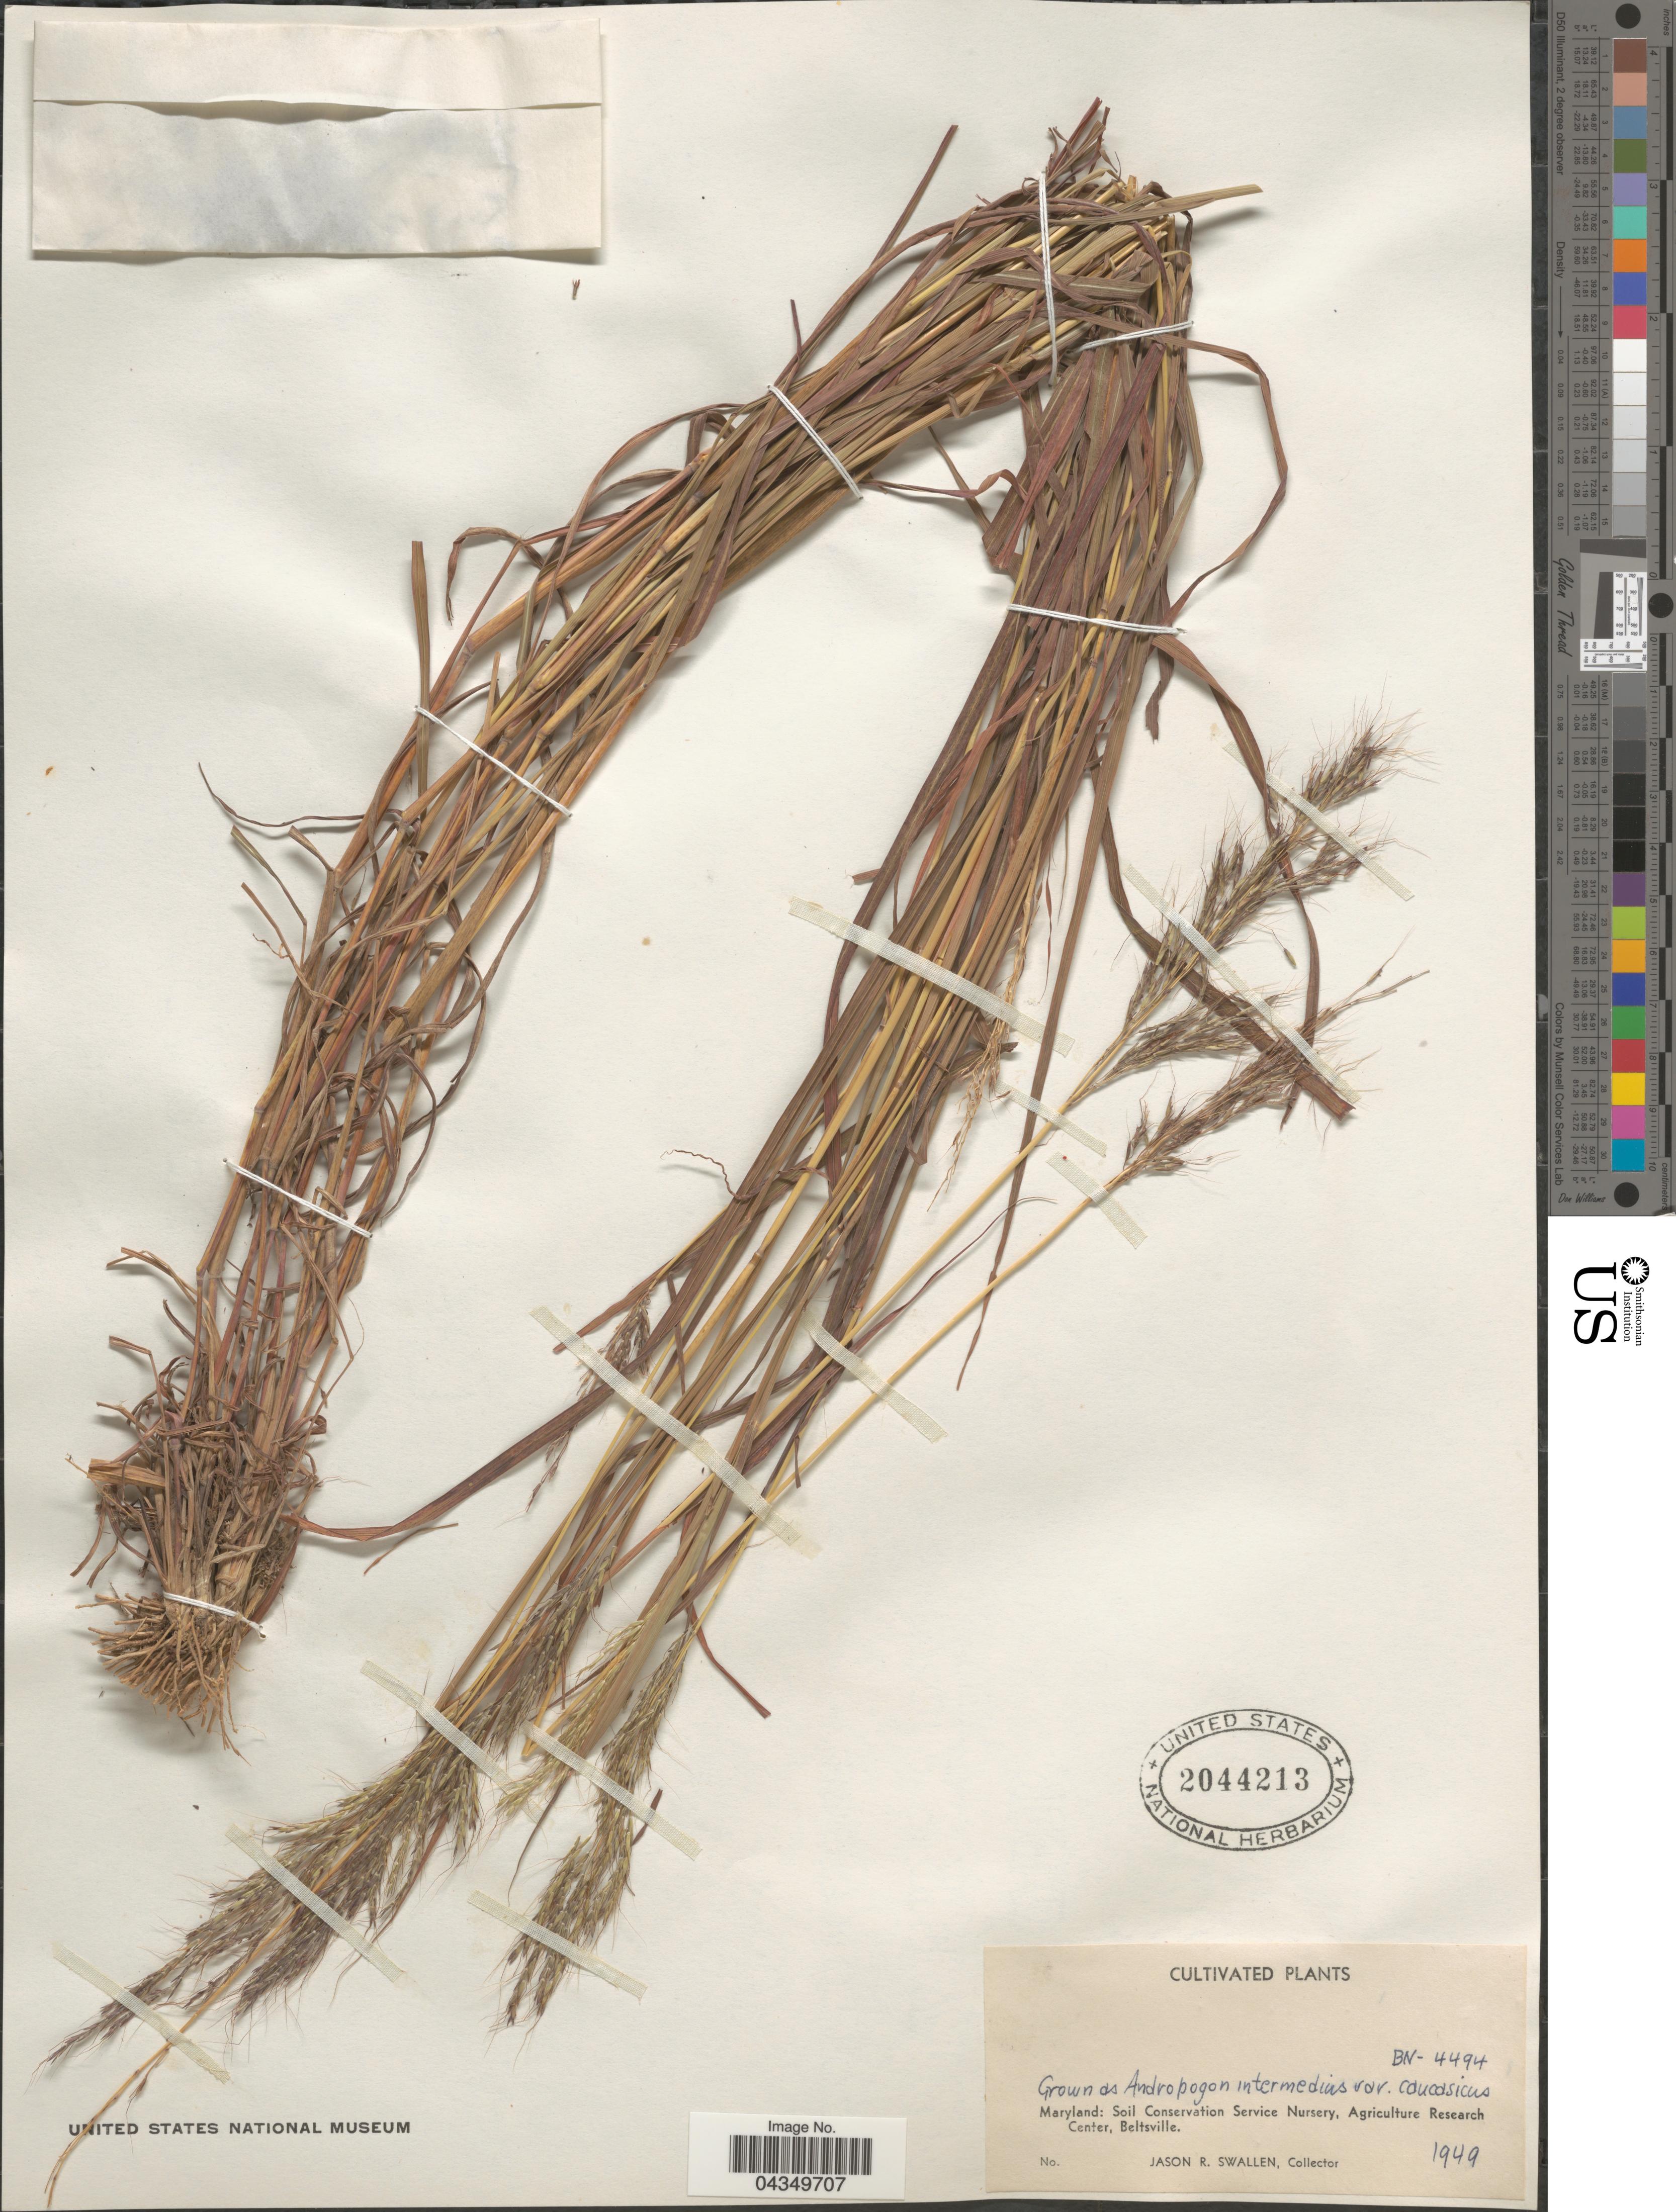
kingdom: Plantae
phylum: Tracheophyta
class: Liliopsida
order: Poales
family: Poaceae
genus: Capillipedium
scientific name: Capillipedium parviflorum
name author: (R. Br.) Stapf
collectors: J. R. Swallen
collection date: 1949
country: United States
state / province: Maryland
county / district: Prince George's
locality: Soil Conservation Service Nursery, Agriculture Research Center, Beltsville.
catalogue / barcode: US 2044213